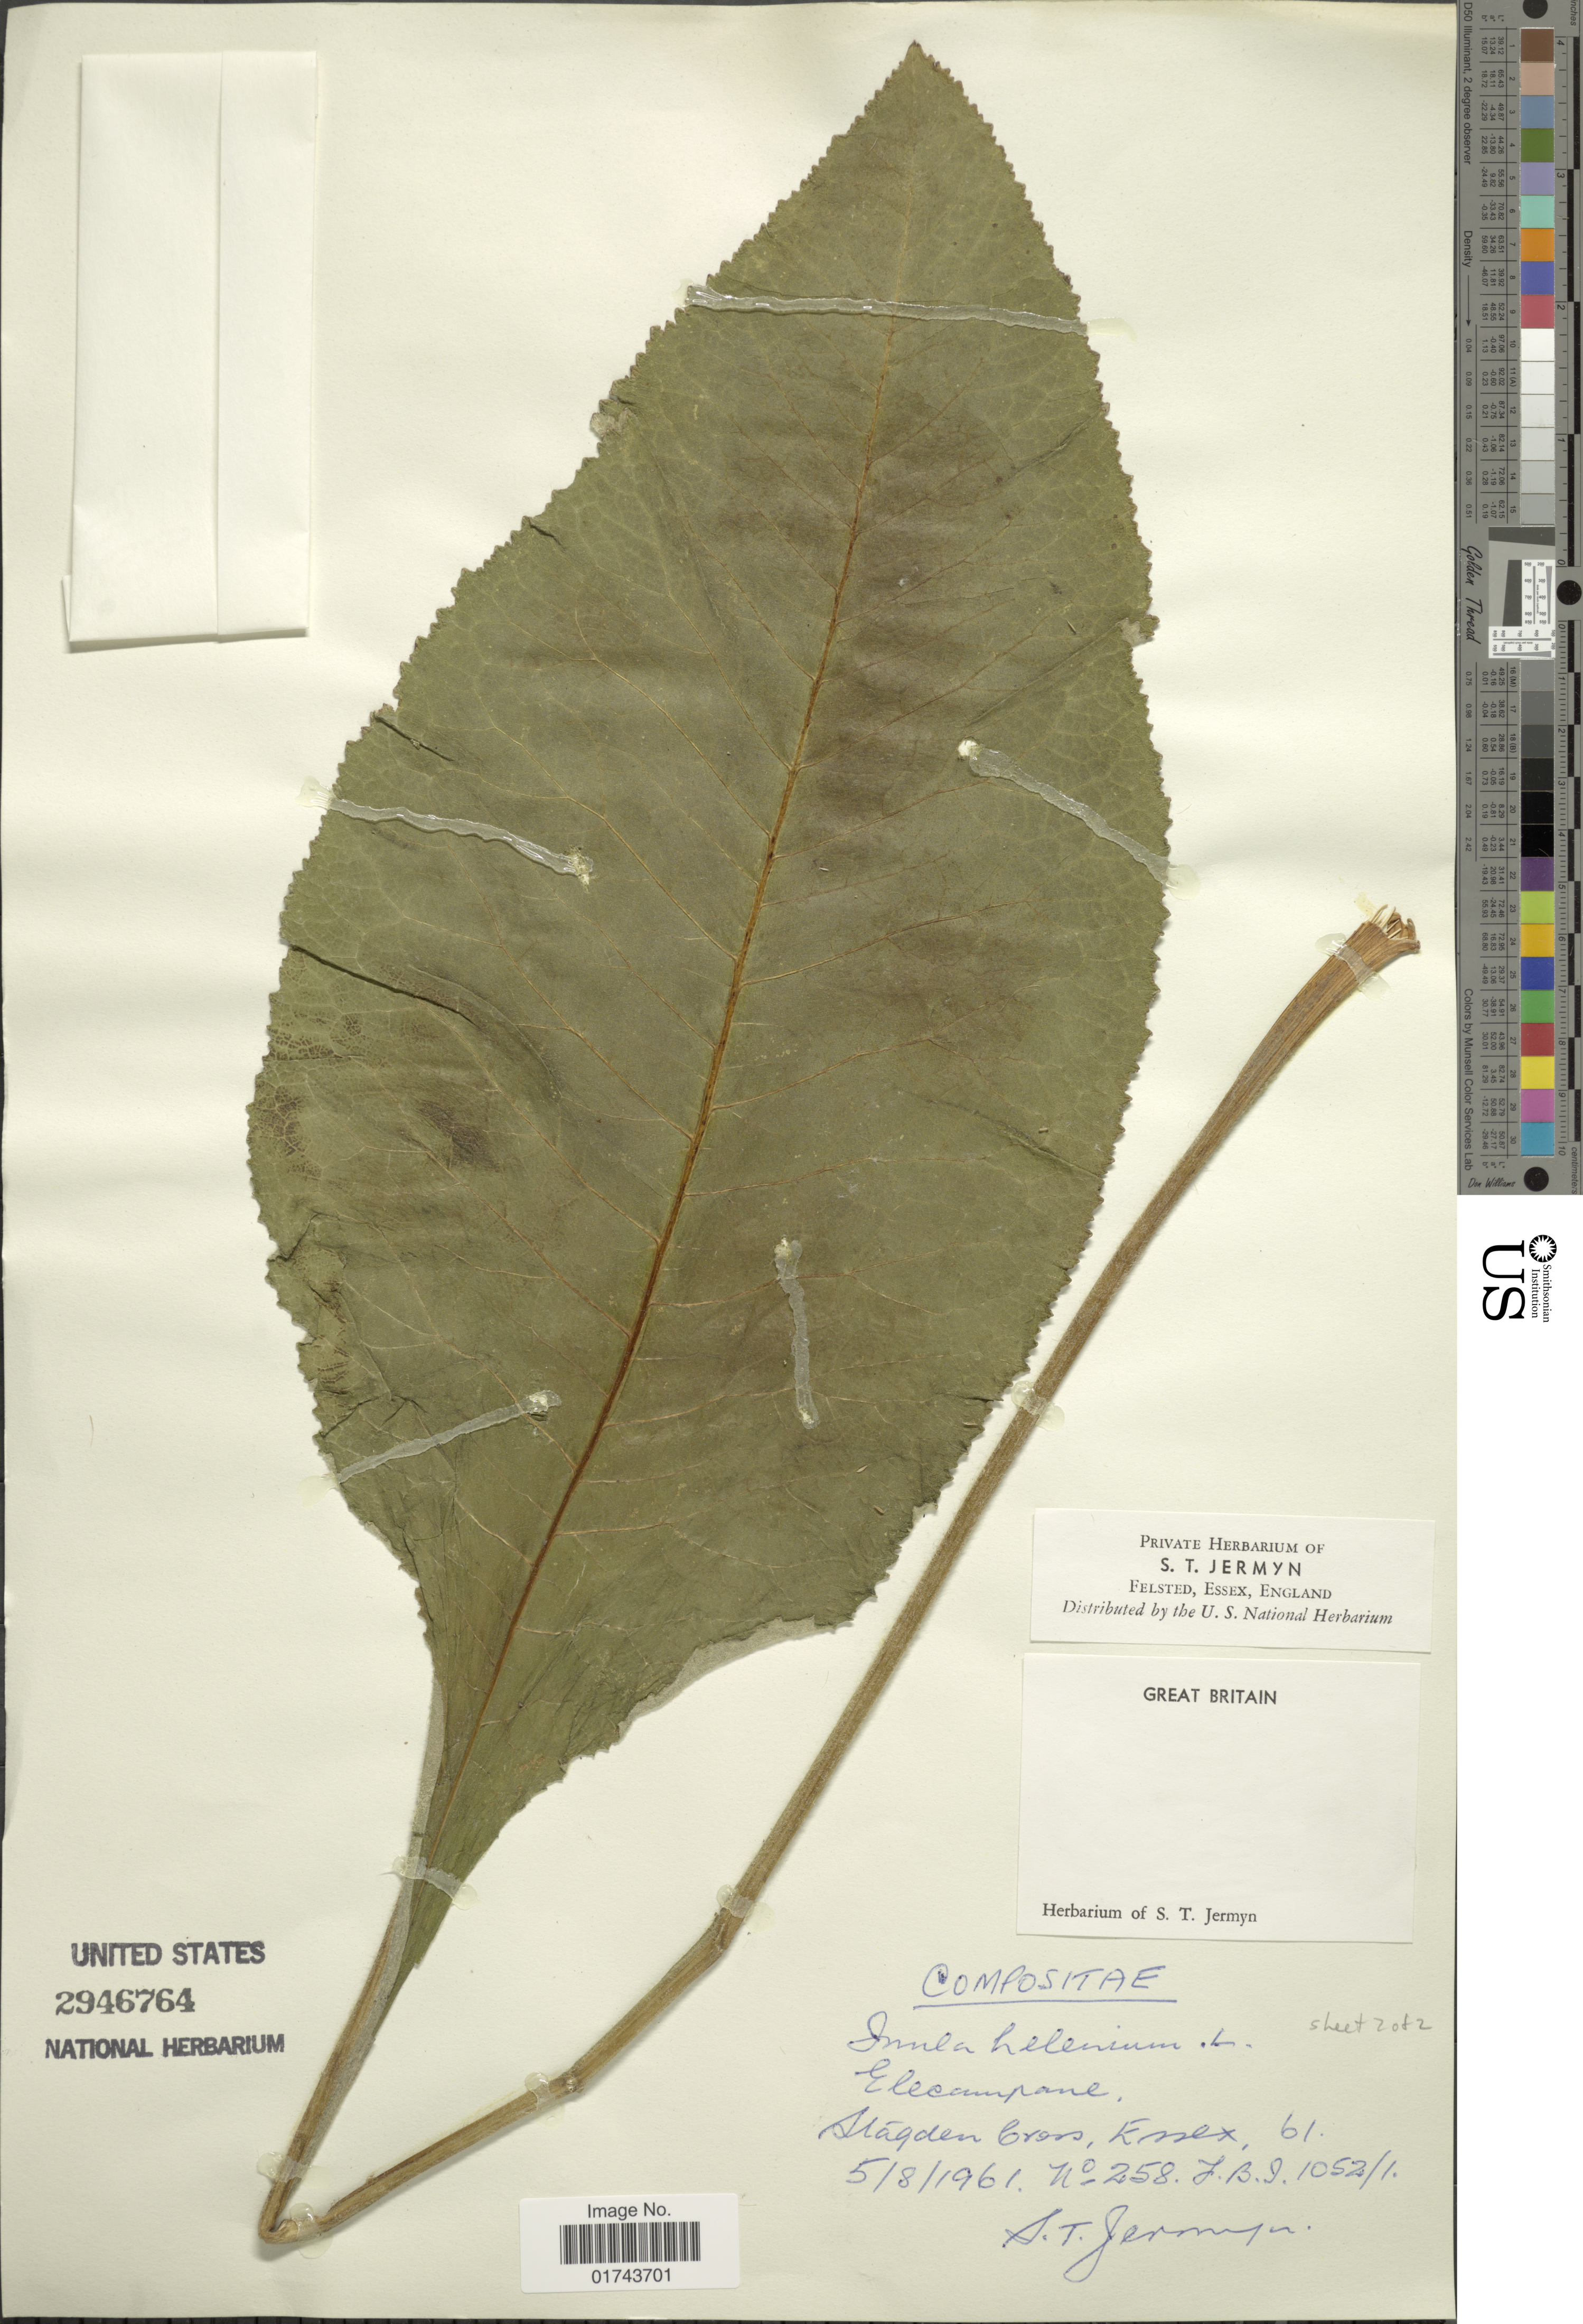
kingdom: Plantae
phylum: Tracheophyta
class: Magnoliopsida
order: Asterales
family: Asteraceae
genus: Inula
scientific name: Inula helenium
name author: L.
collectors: S. Jermyn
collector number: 258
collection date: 1961-08-05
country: United Kingdom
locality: Great Britain, Hagden Cress, Essex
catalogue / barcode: US 2946764